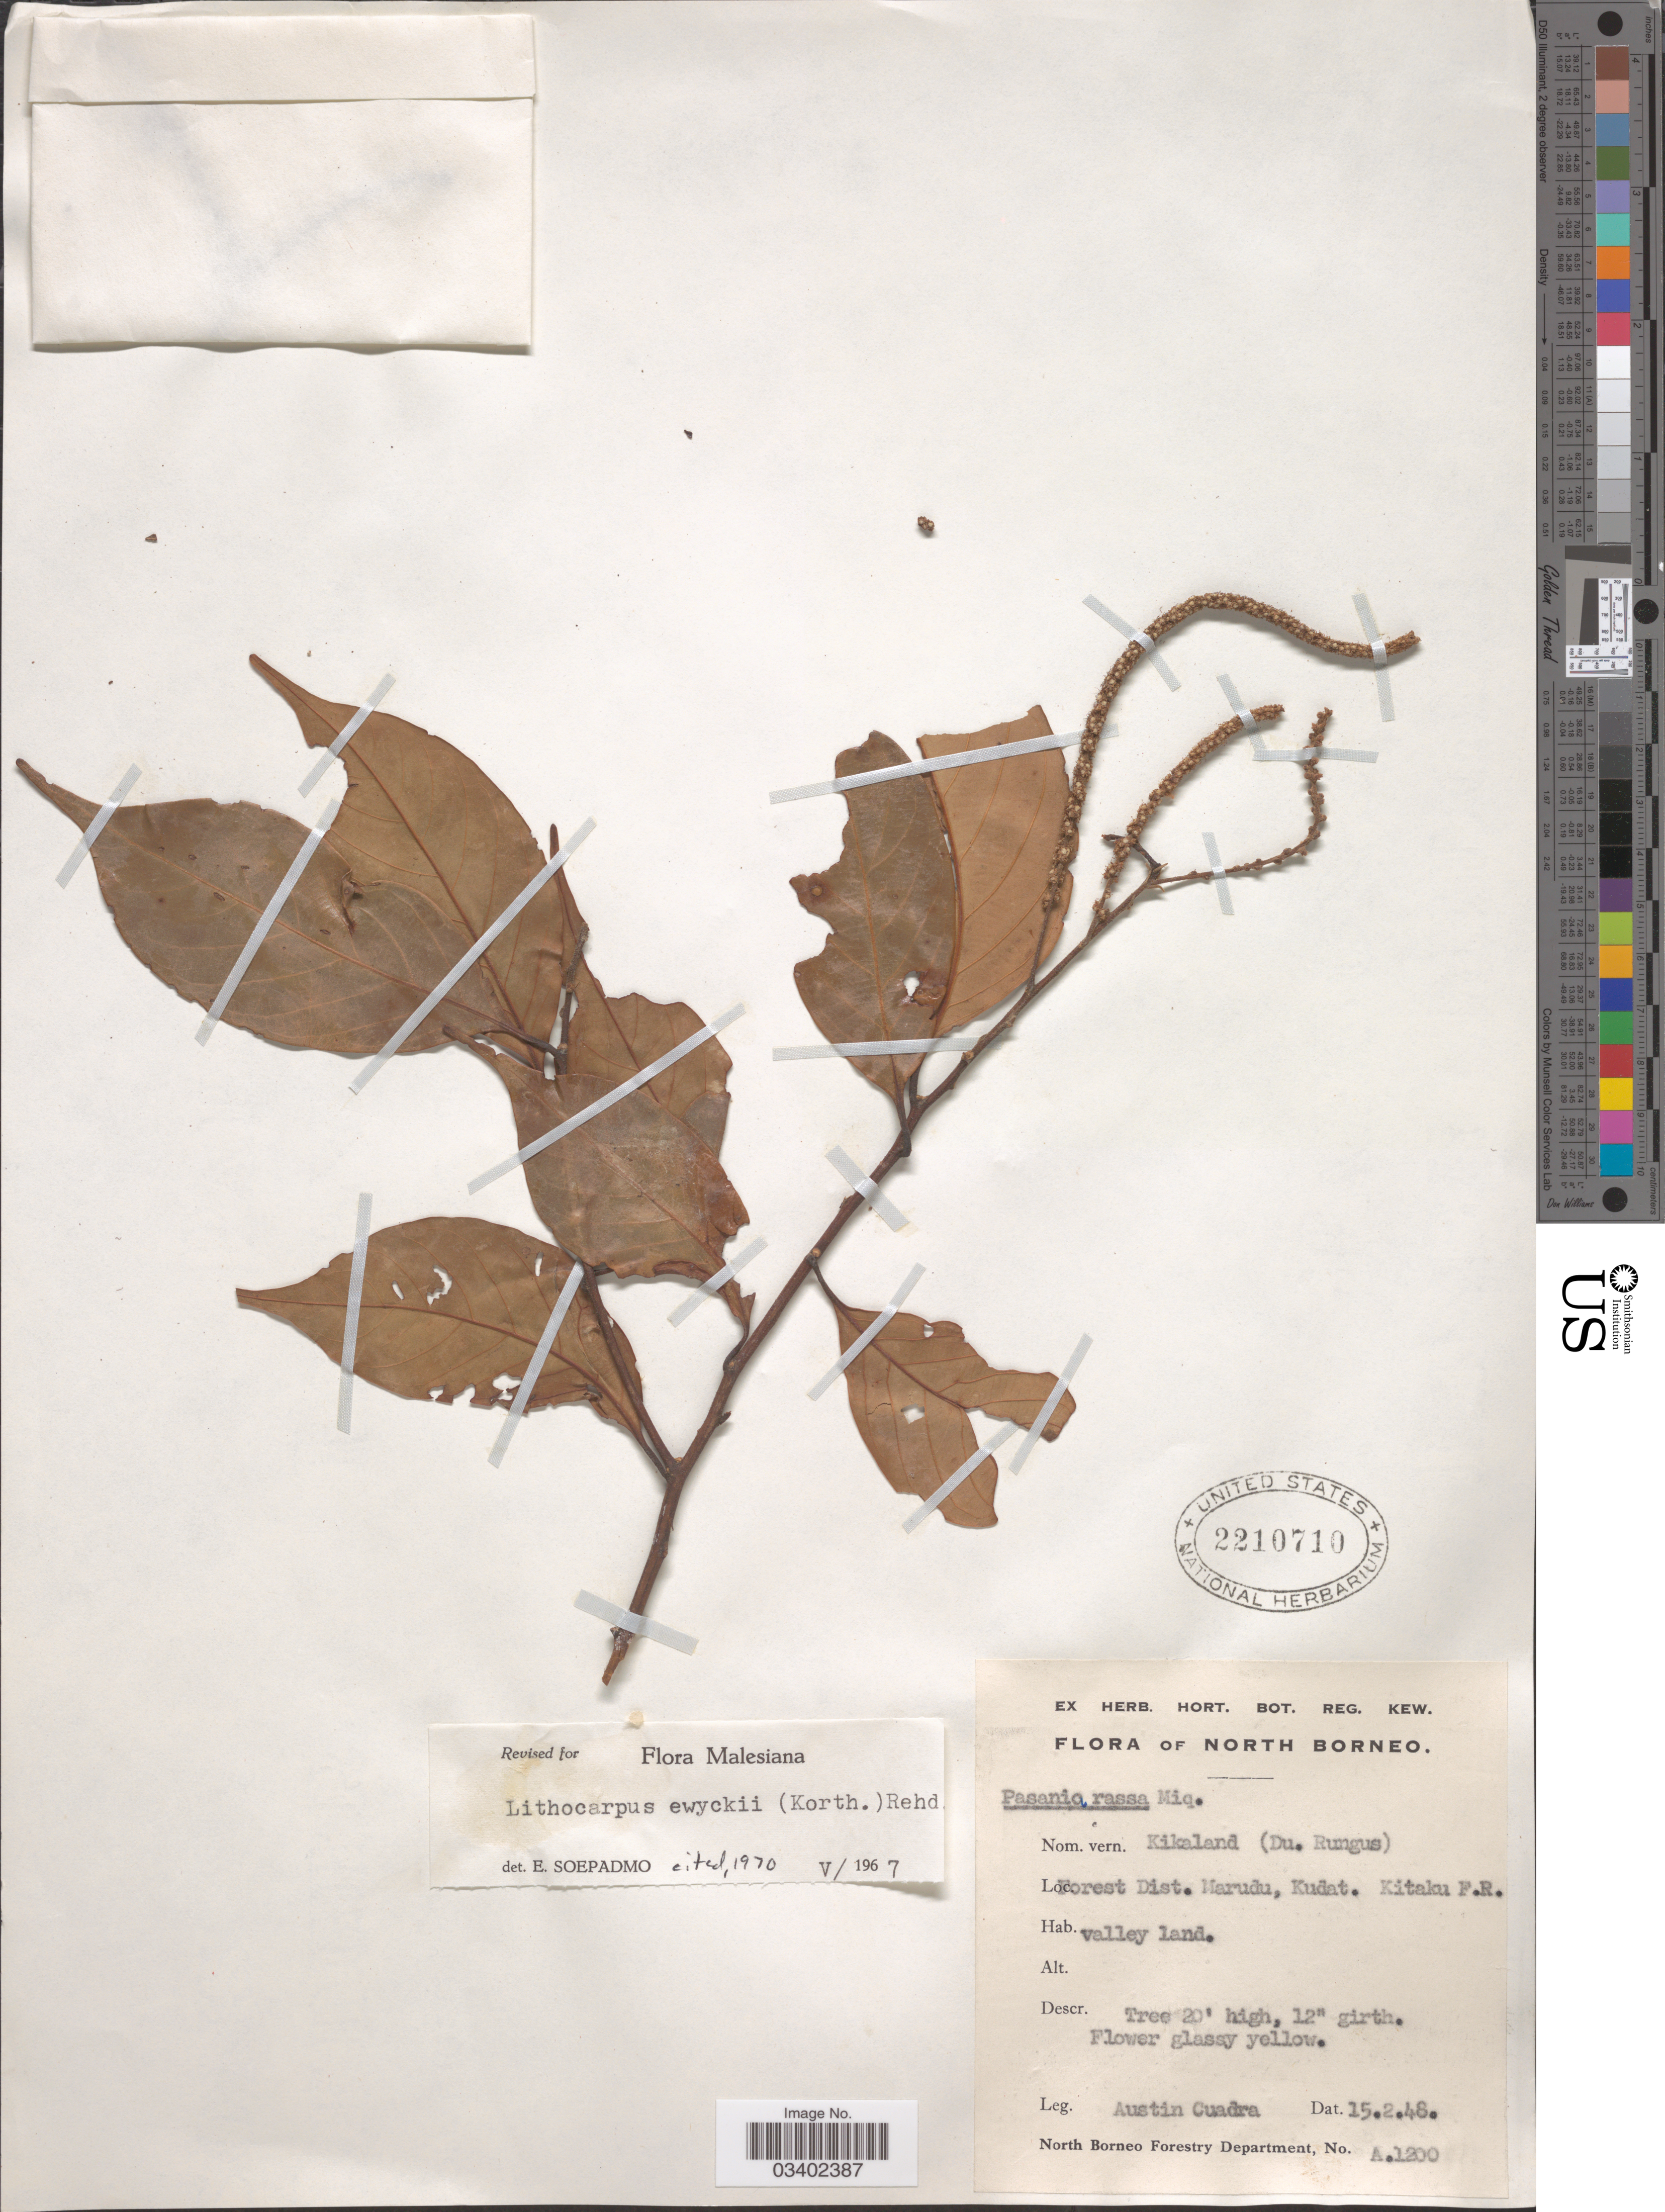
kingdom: Plantae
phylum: Tracheophyta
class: Magnoliopsida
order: Fagales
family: Fagaceae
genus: Lithocarpus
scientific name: Lithocarpus ewyckii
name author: (Korth.) Rehder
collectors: A. Cuadra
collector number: A.1200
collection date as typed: Transcribed d/m/y: 15/2/48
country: Malaysia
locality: North Borneo. Forest Dist. Marudu, Kudat. Kitaku F.R.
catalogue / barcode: US 2210710